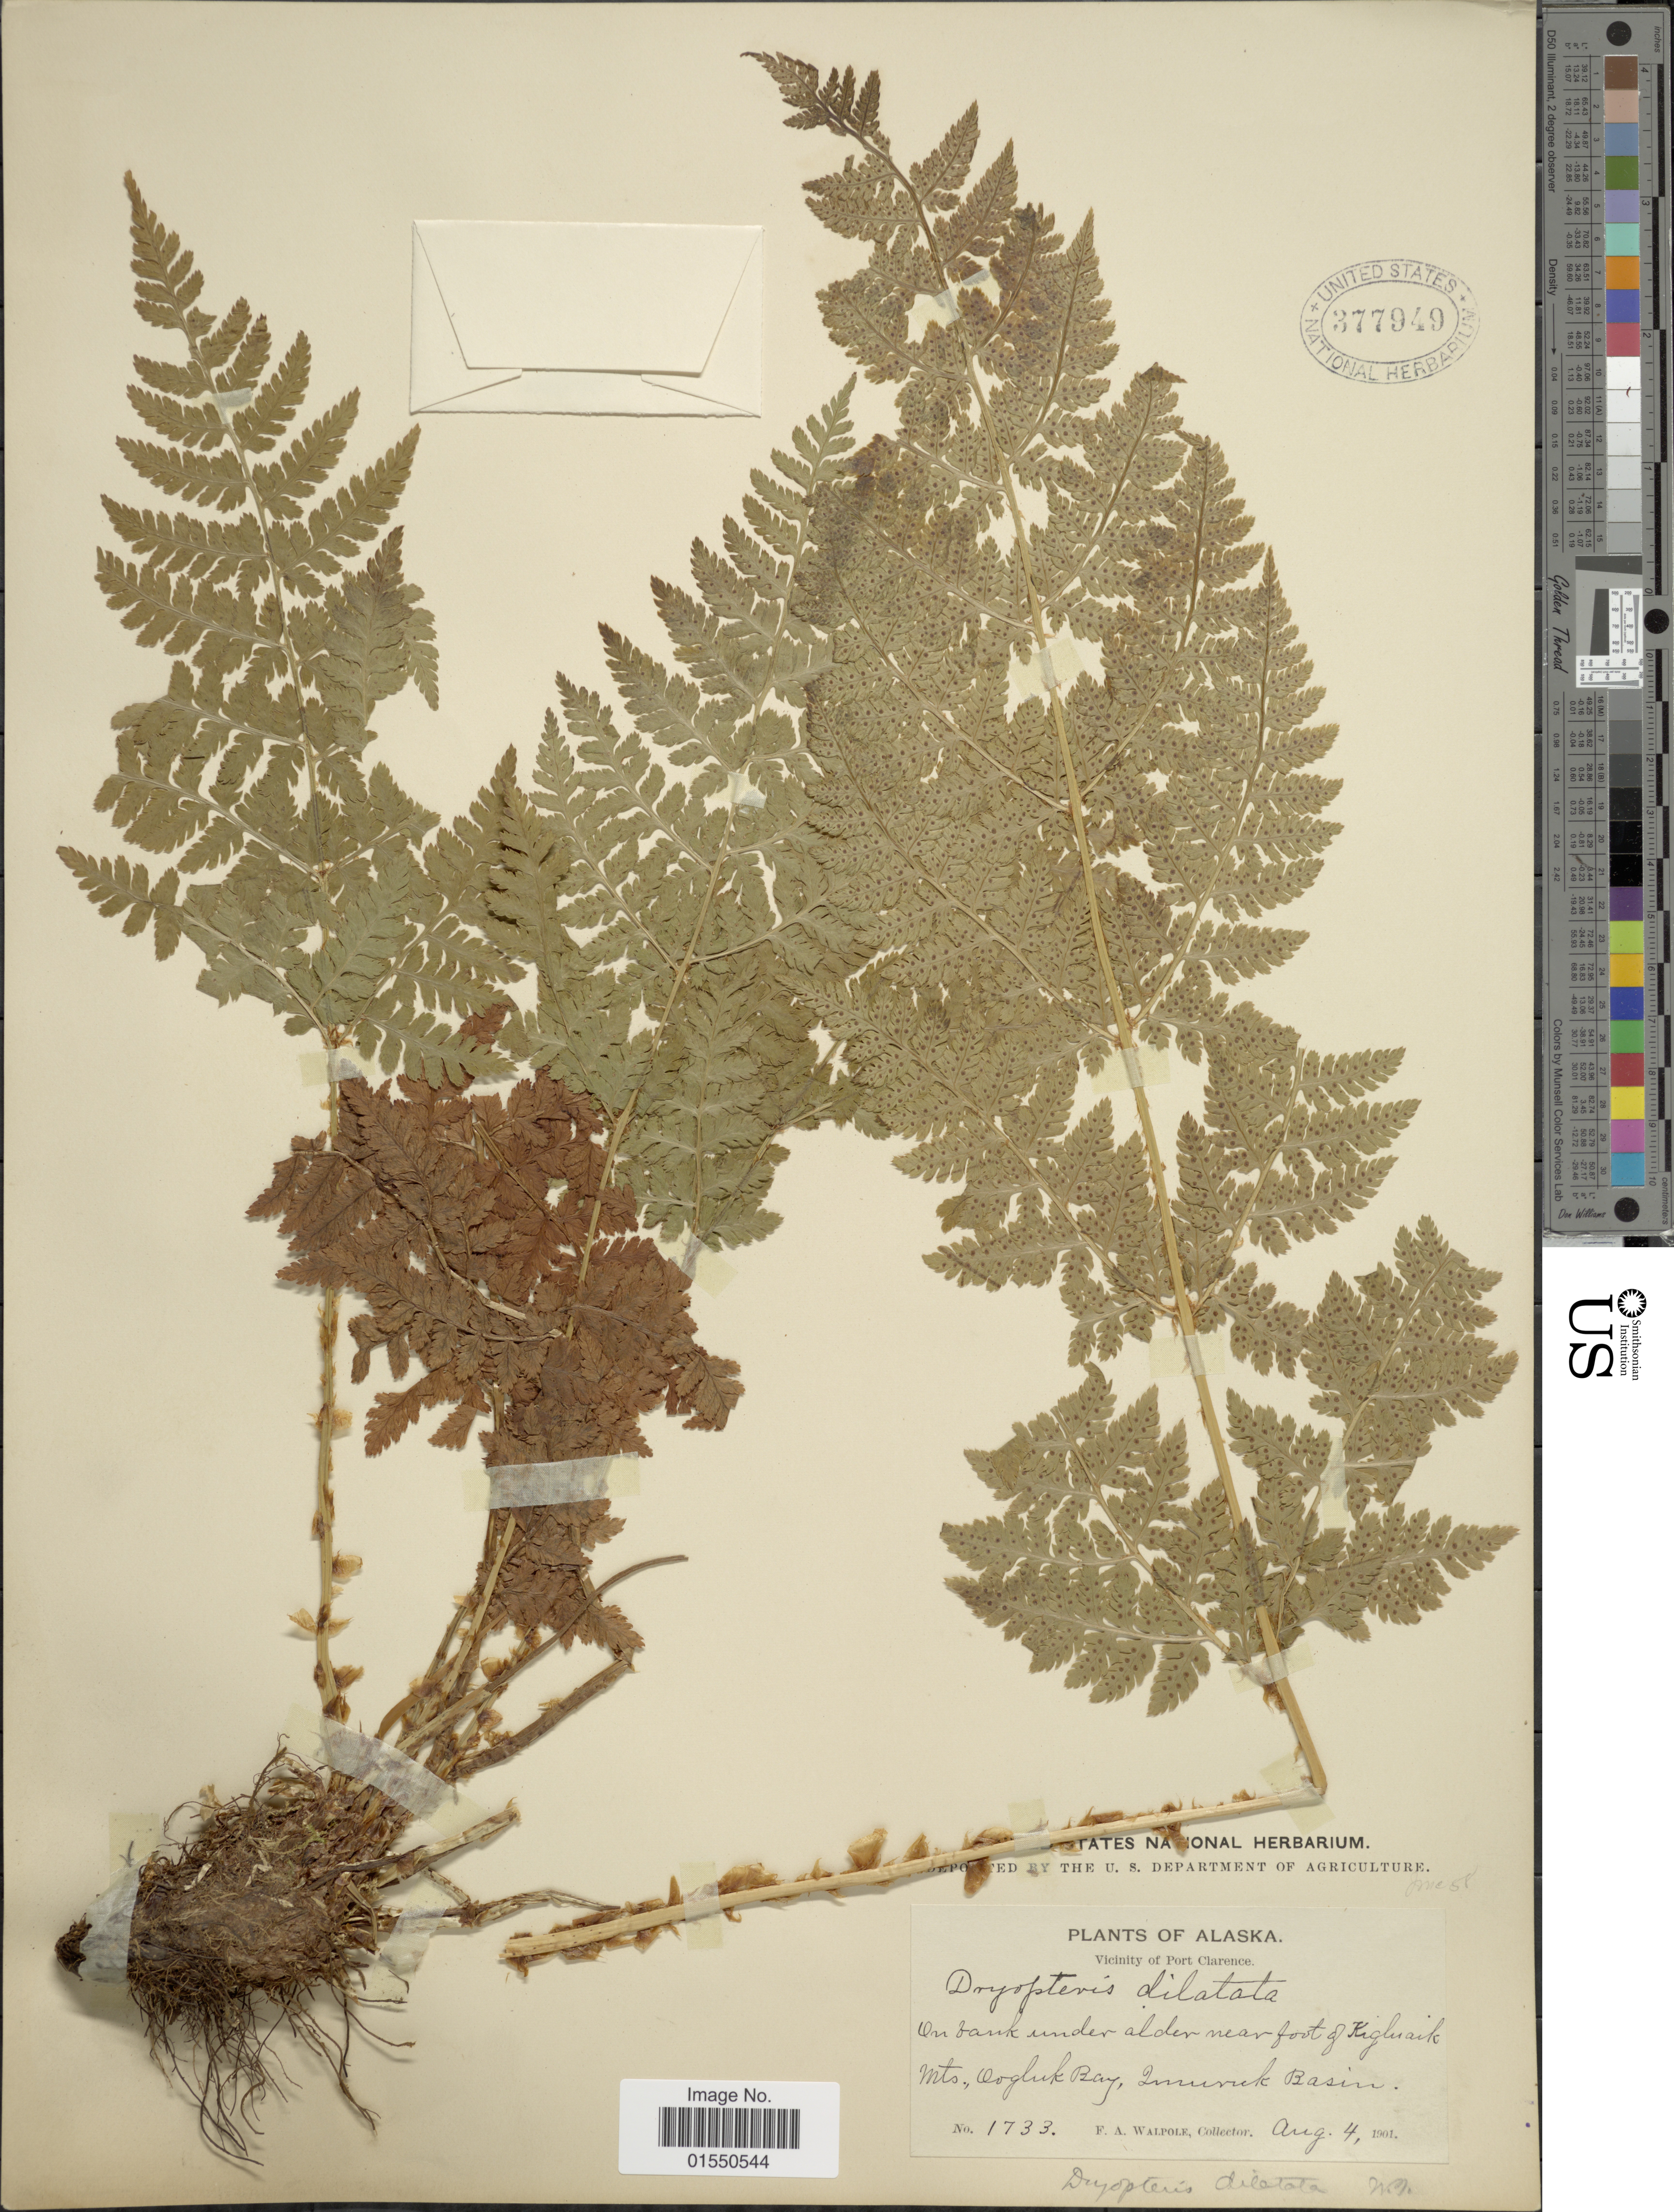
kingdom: Plantae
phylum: Tracheophyta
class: Polypodiopsida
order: Polypodiales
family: Dryopteridaceae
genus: Dryopteris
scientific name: Dryopteris expansa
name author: (C. Presl) Fraser-Jenk. & Jermy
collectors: F. Walpole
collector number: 1733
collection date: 1901-08-04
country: United States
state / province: Alaska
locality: Vicinity of Port Clarence, On bank under alder near foot of Kigluaik Mts., Oogluk Bay, Imuruk Basin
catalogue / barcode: US 377949